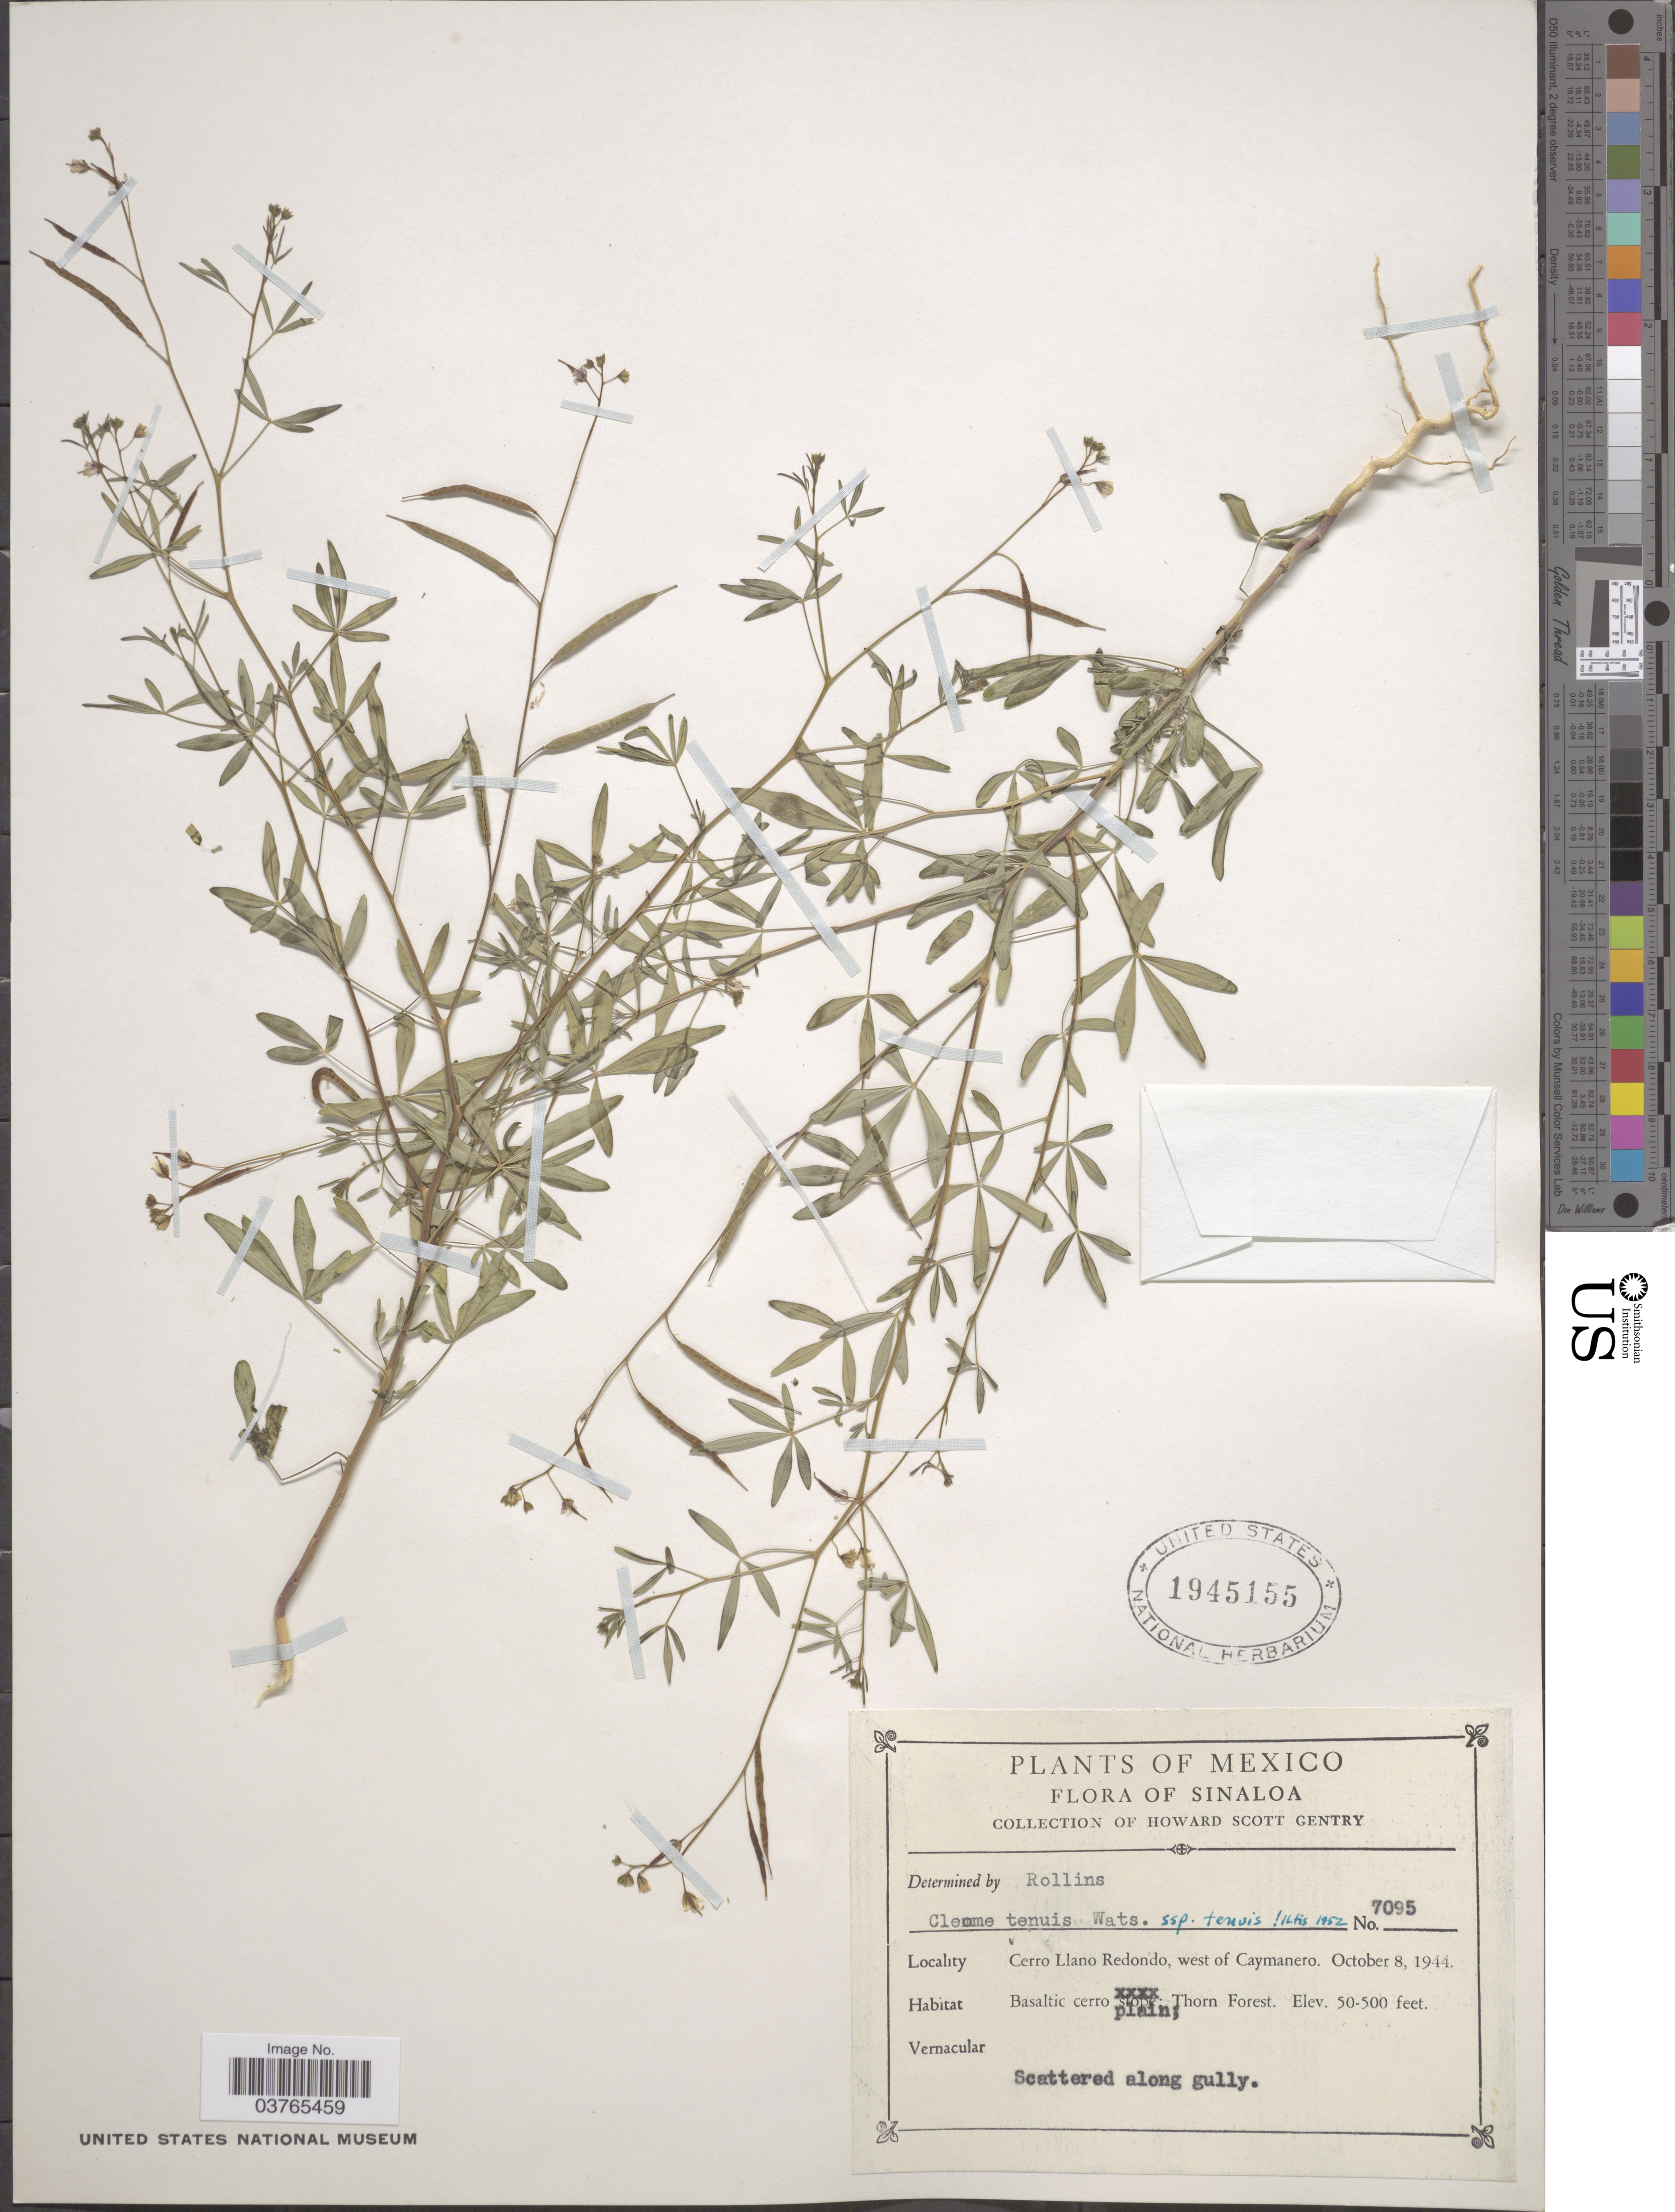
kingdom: Plantae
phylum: Tracheophyta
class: Magnoliopsida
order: Brassicales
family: Cleomaceae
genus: Iltisiella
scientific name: Iltisiella tenuis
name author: (S. Watson) Soares Neto & Roalson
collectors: H. S. Gentry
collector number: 7095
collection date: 1944-10-08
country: Mexico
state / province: Sinaloa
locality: Cerro Llano Redondo, west of Caymanero. Thorn Forest.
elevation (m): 15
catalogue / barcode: US 1945155